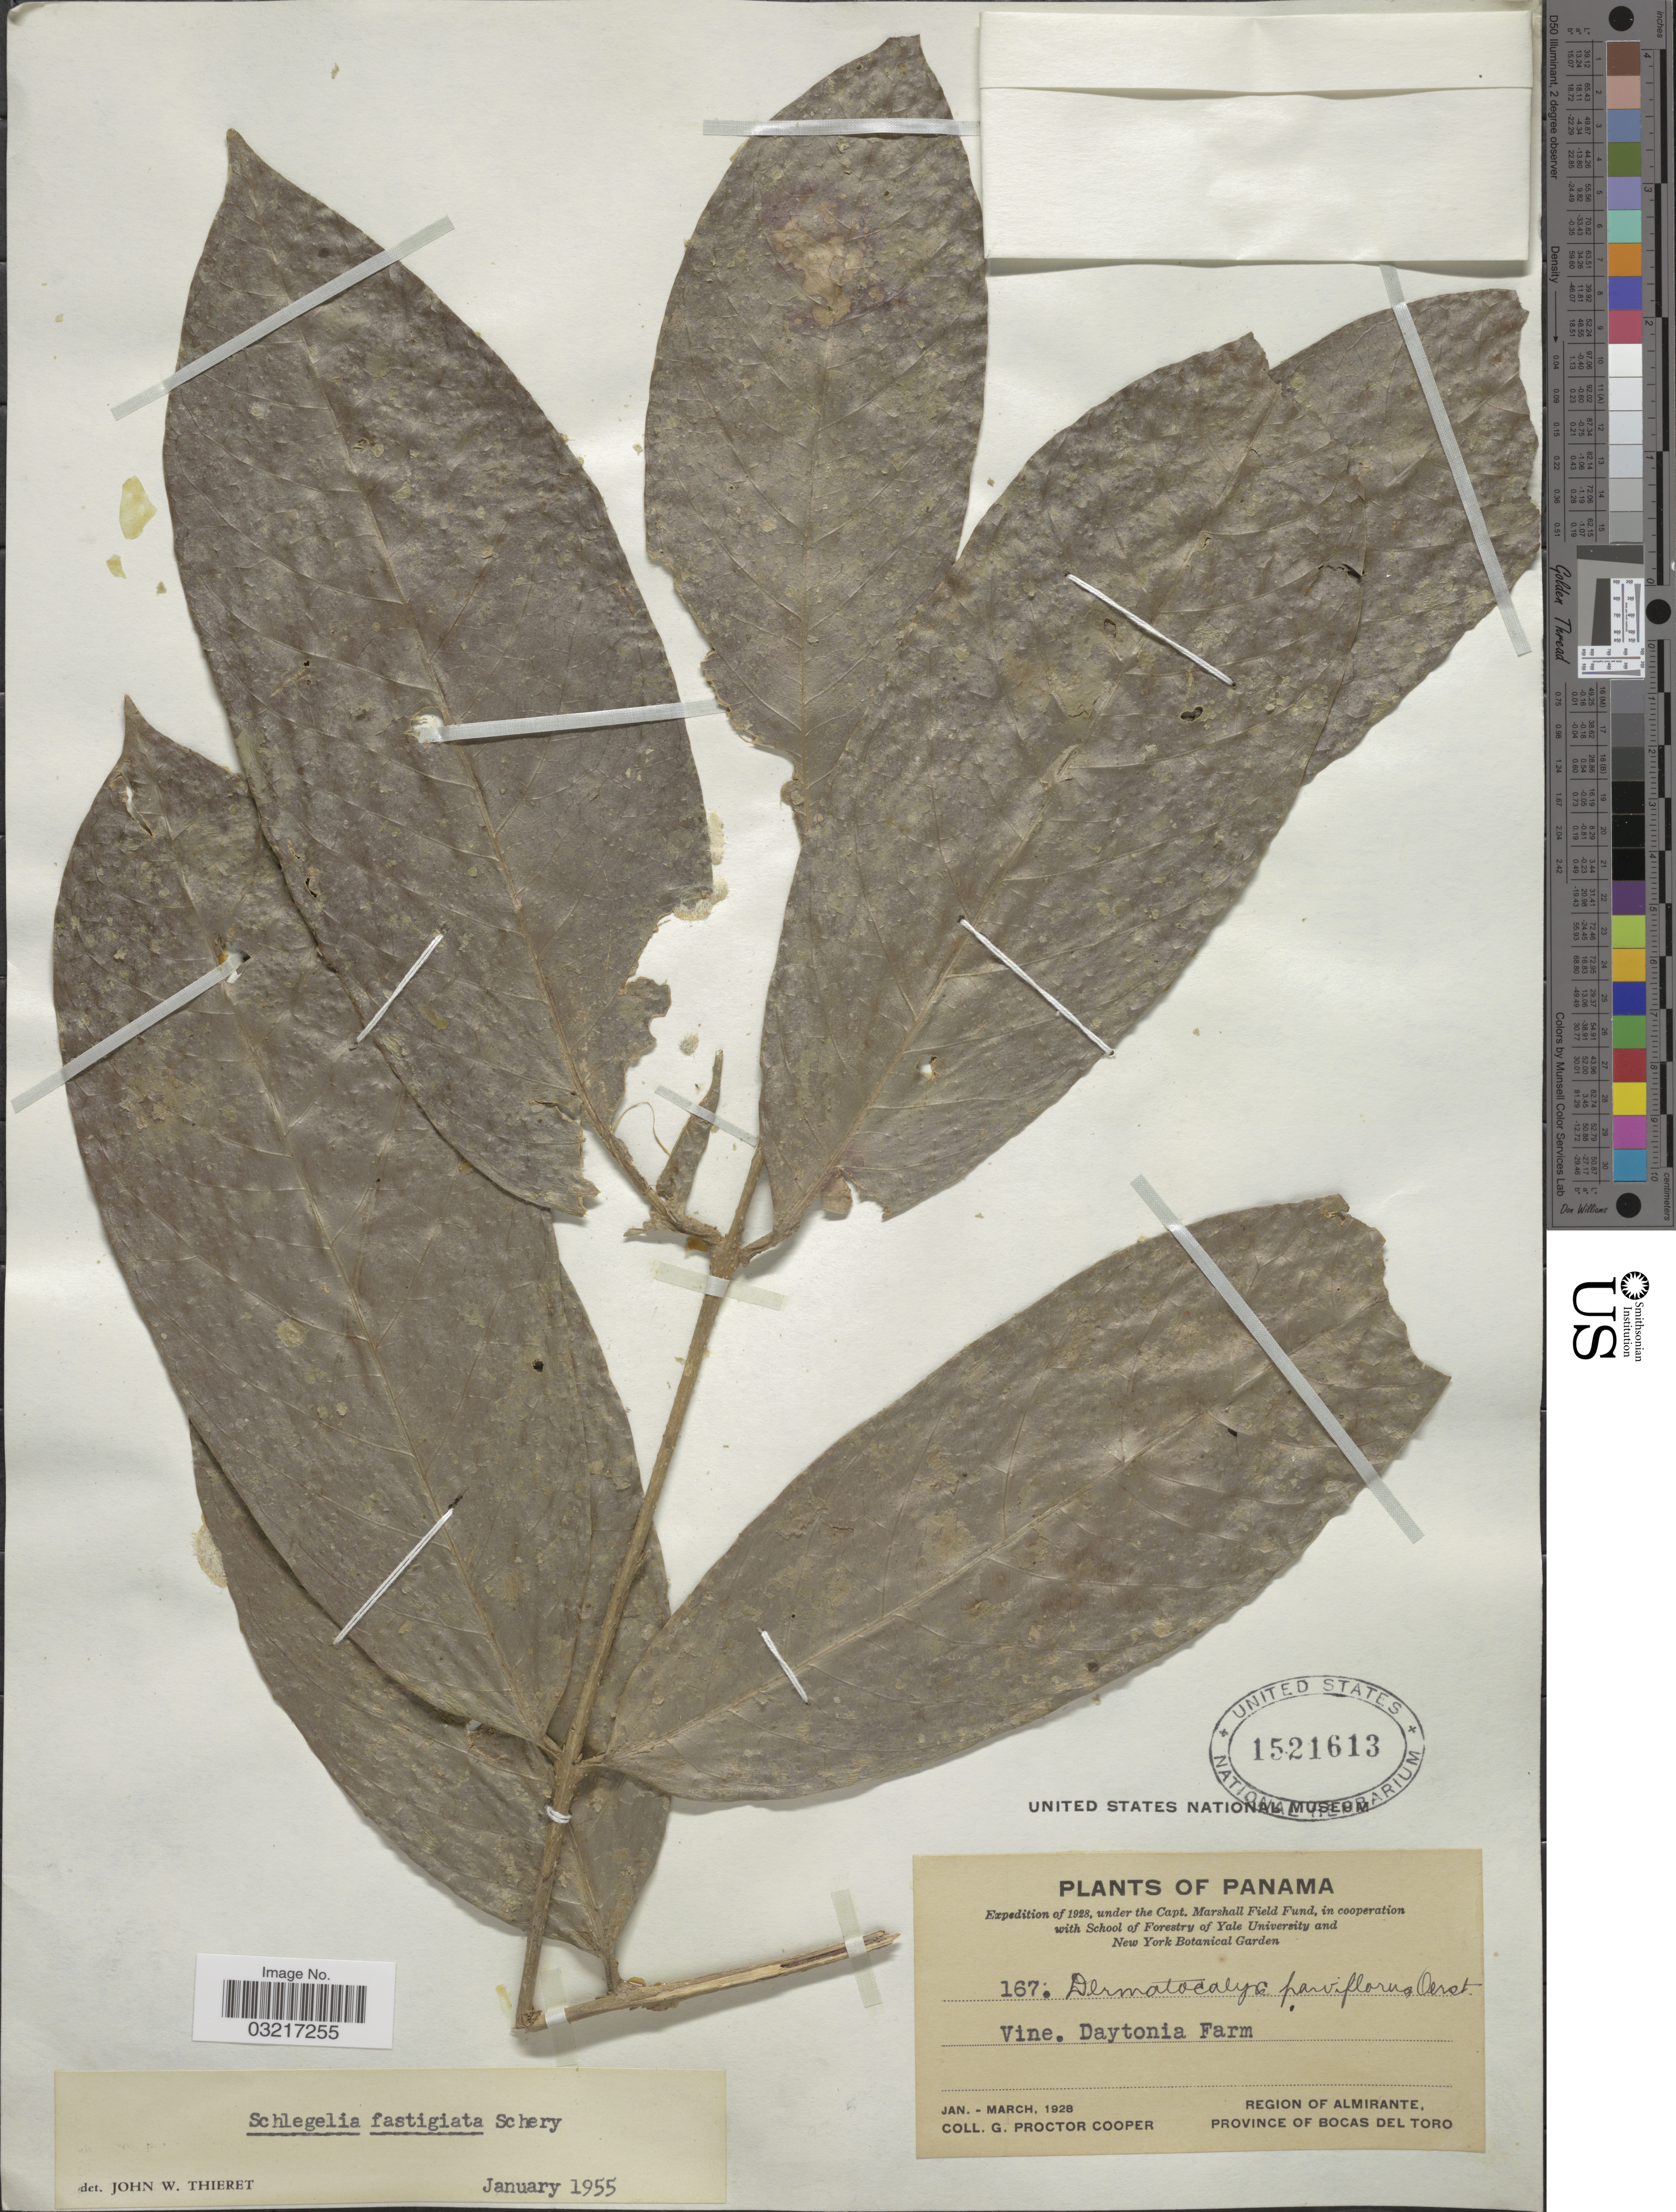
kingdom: Plantae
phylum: Tracheophyta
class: Magnoliopsida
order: Lamiales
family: Schlegeliaceae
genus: Schlegelia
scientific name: Schlegelia fastigiata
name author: Schery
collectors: G. Cooper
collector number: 167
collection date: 1928-01/1928-03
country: Panama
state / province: Bocas del Toro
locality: Region of Almirante.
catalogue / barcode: US 1521613